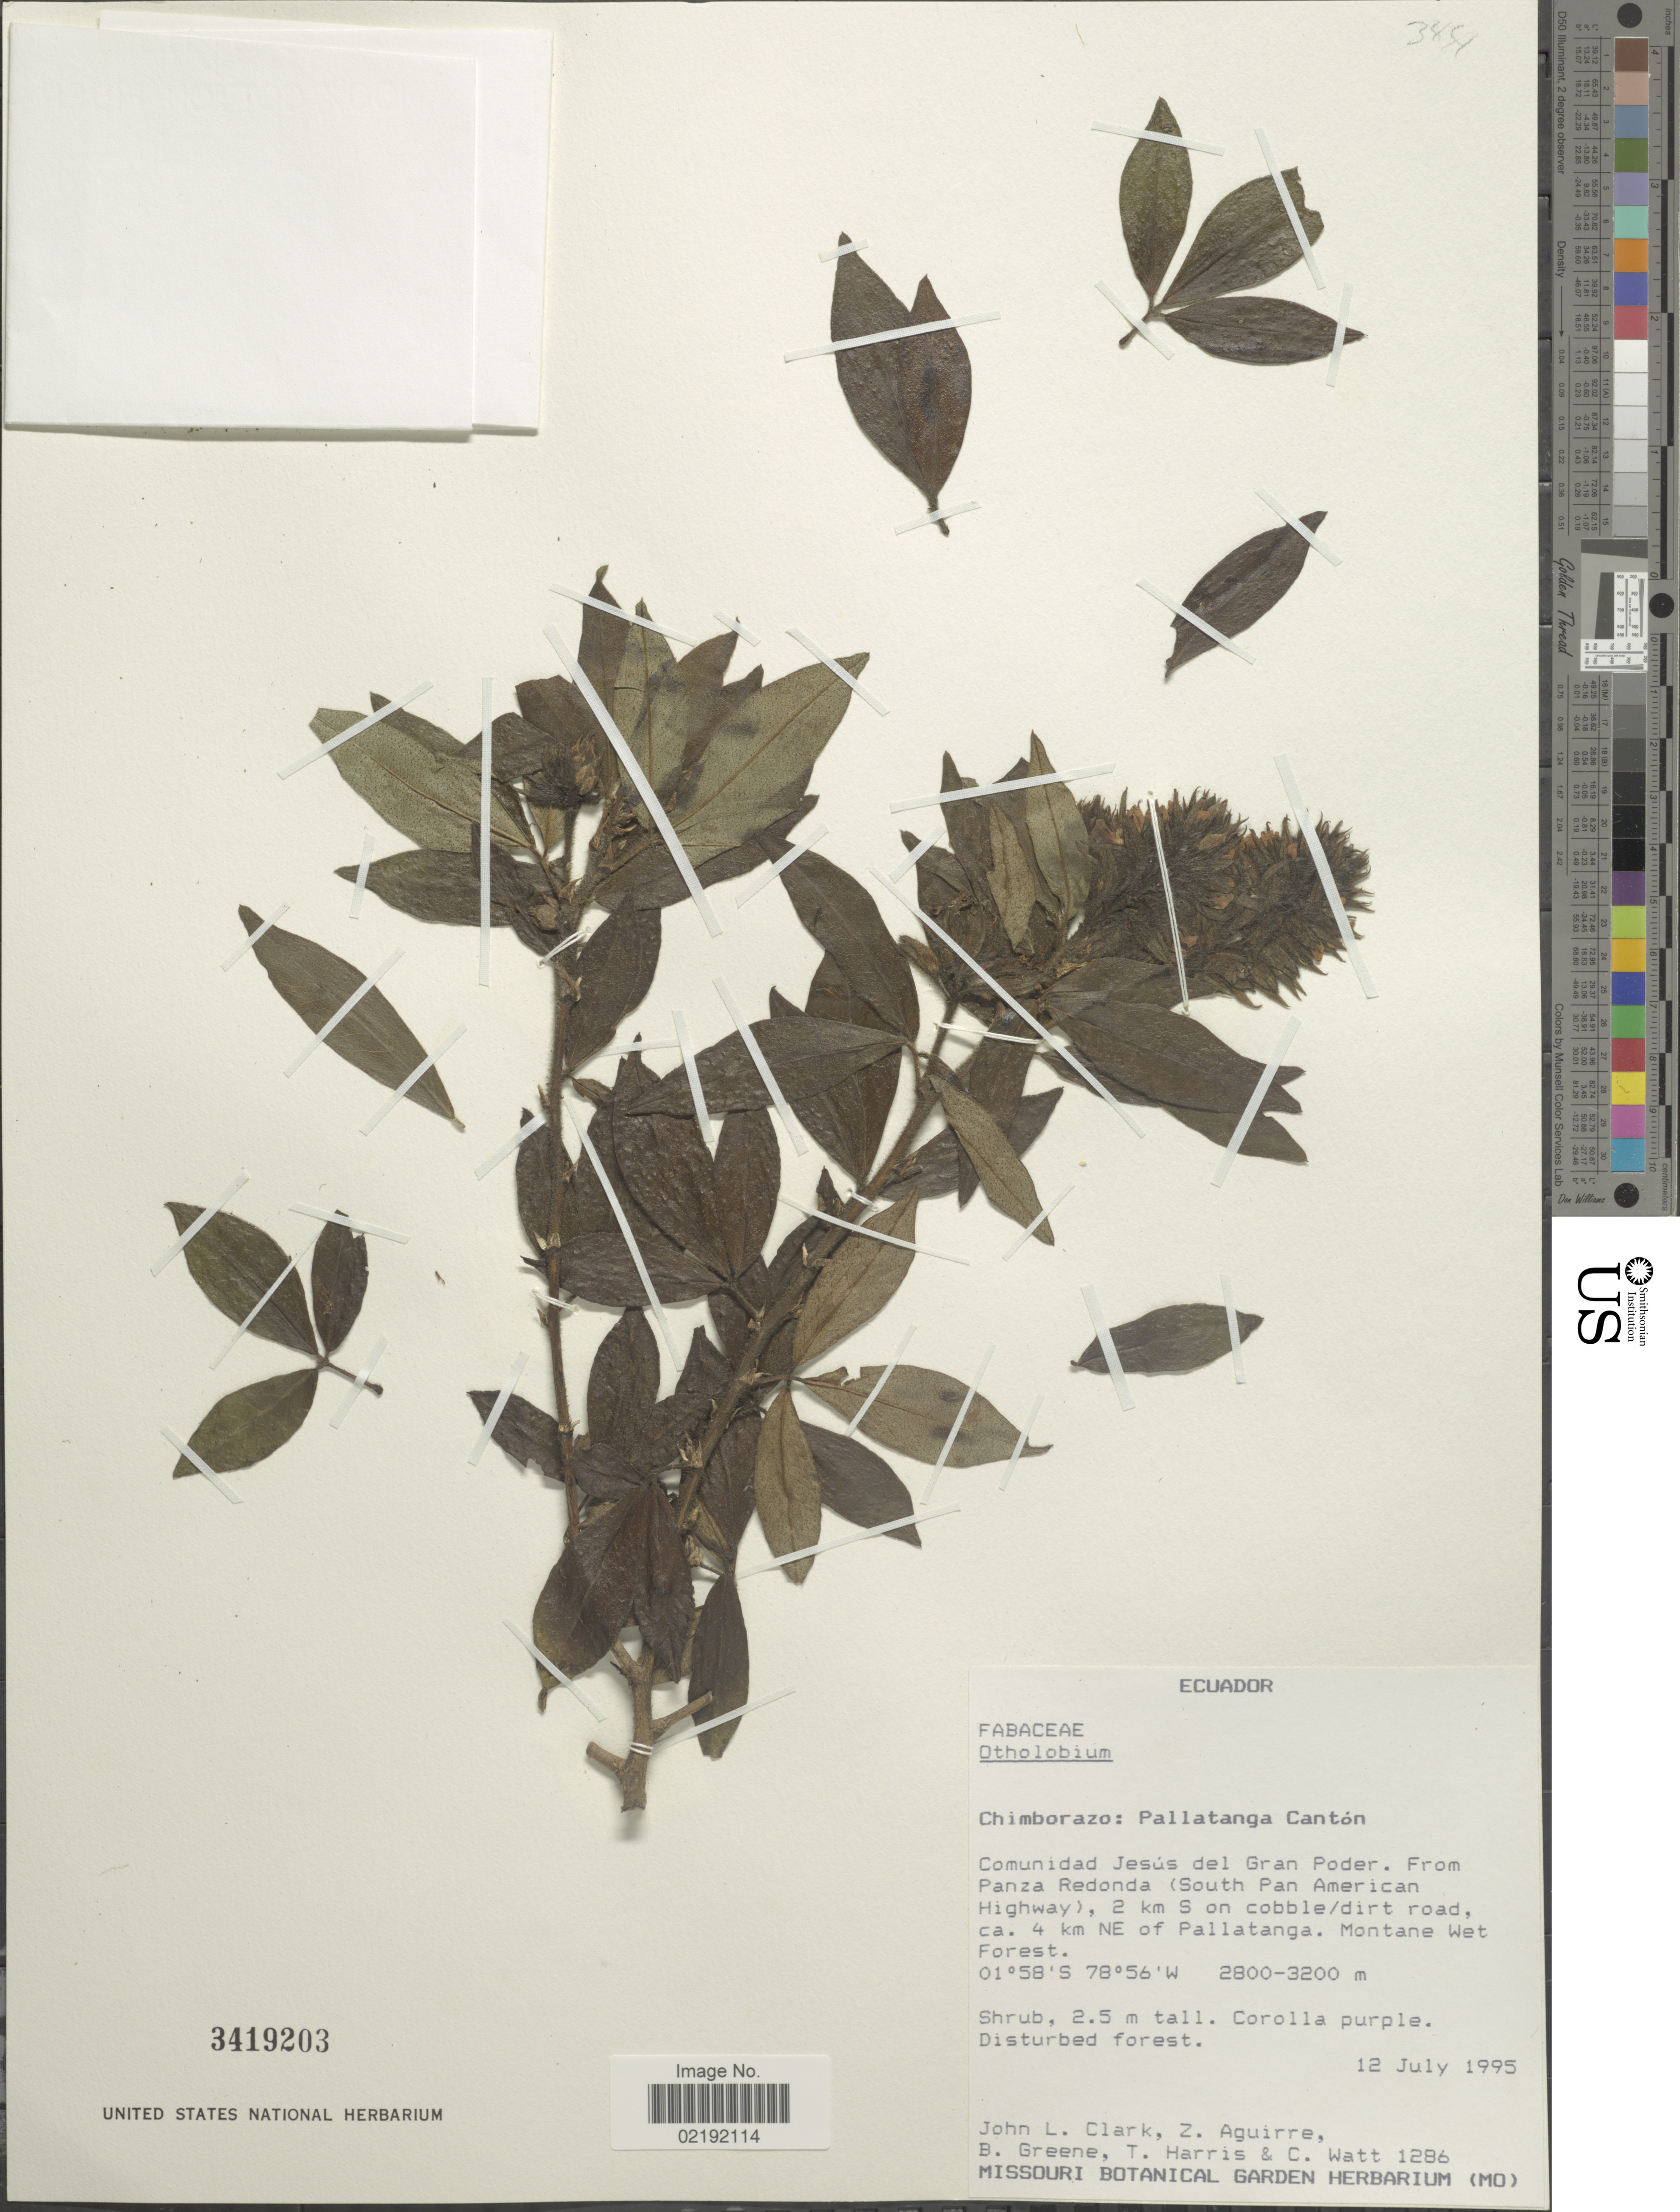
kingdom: Plantae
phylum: Tracheophyta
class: Magnoliopsida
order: Fabales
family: Fabaceae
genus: Pithecellobium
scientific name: Pithecellobium sp.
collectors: J. L. Clark, Z. Aguirre, B. Greene, T. Harris & C. Watt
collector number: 1286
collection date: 1995-07-12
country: Ecuador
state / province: Chimborazo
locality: Chimborazo: Pallatanga Cantón. Comunidad Jesús del Gran Poder. From Panza Redonda (South Pan American Highway), 2 km S on cobble/dirt road, ca. 4 km NE of Pallatanga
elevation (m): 2800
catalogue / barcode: US 3419203